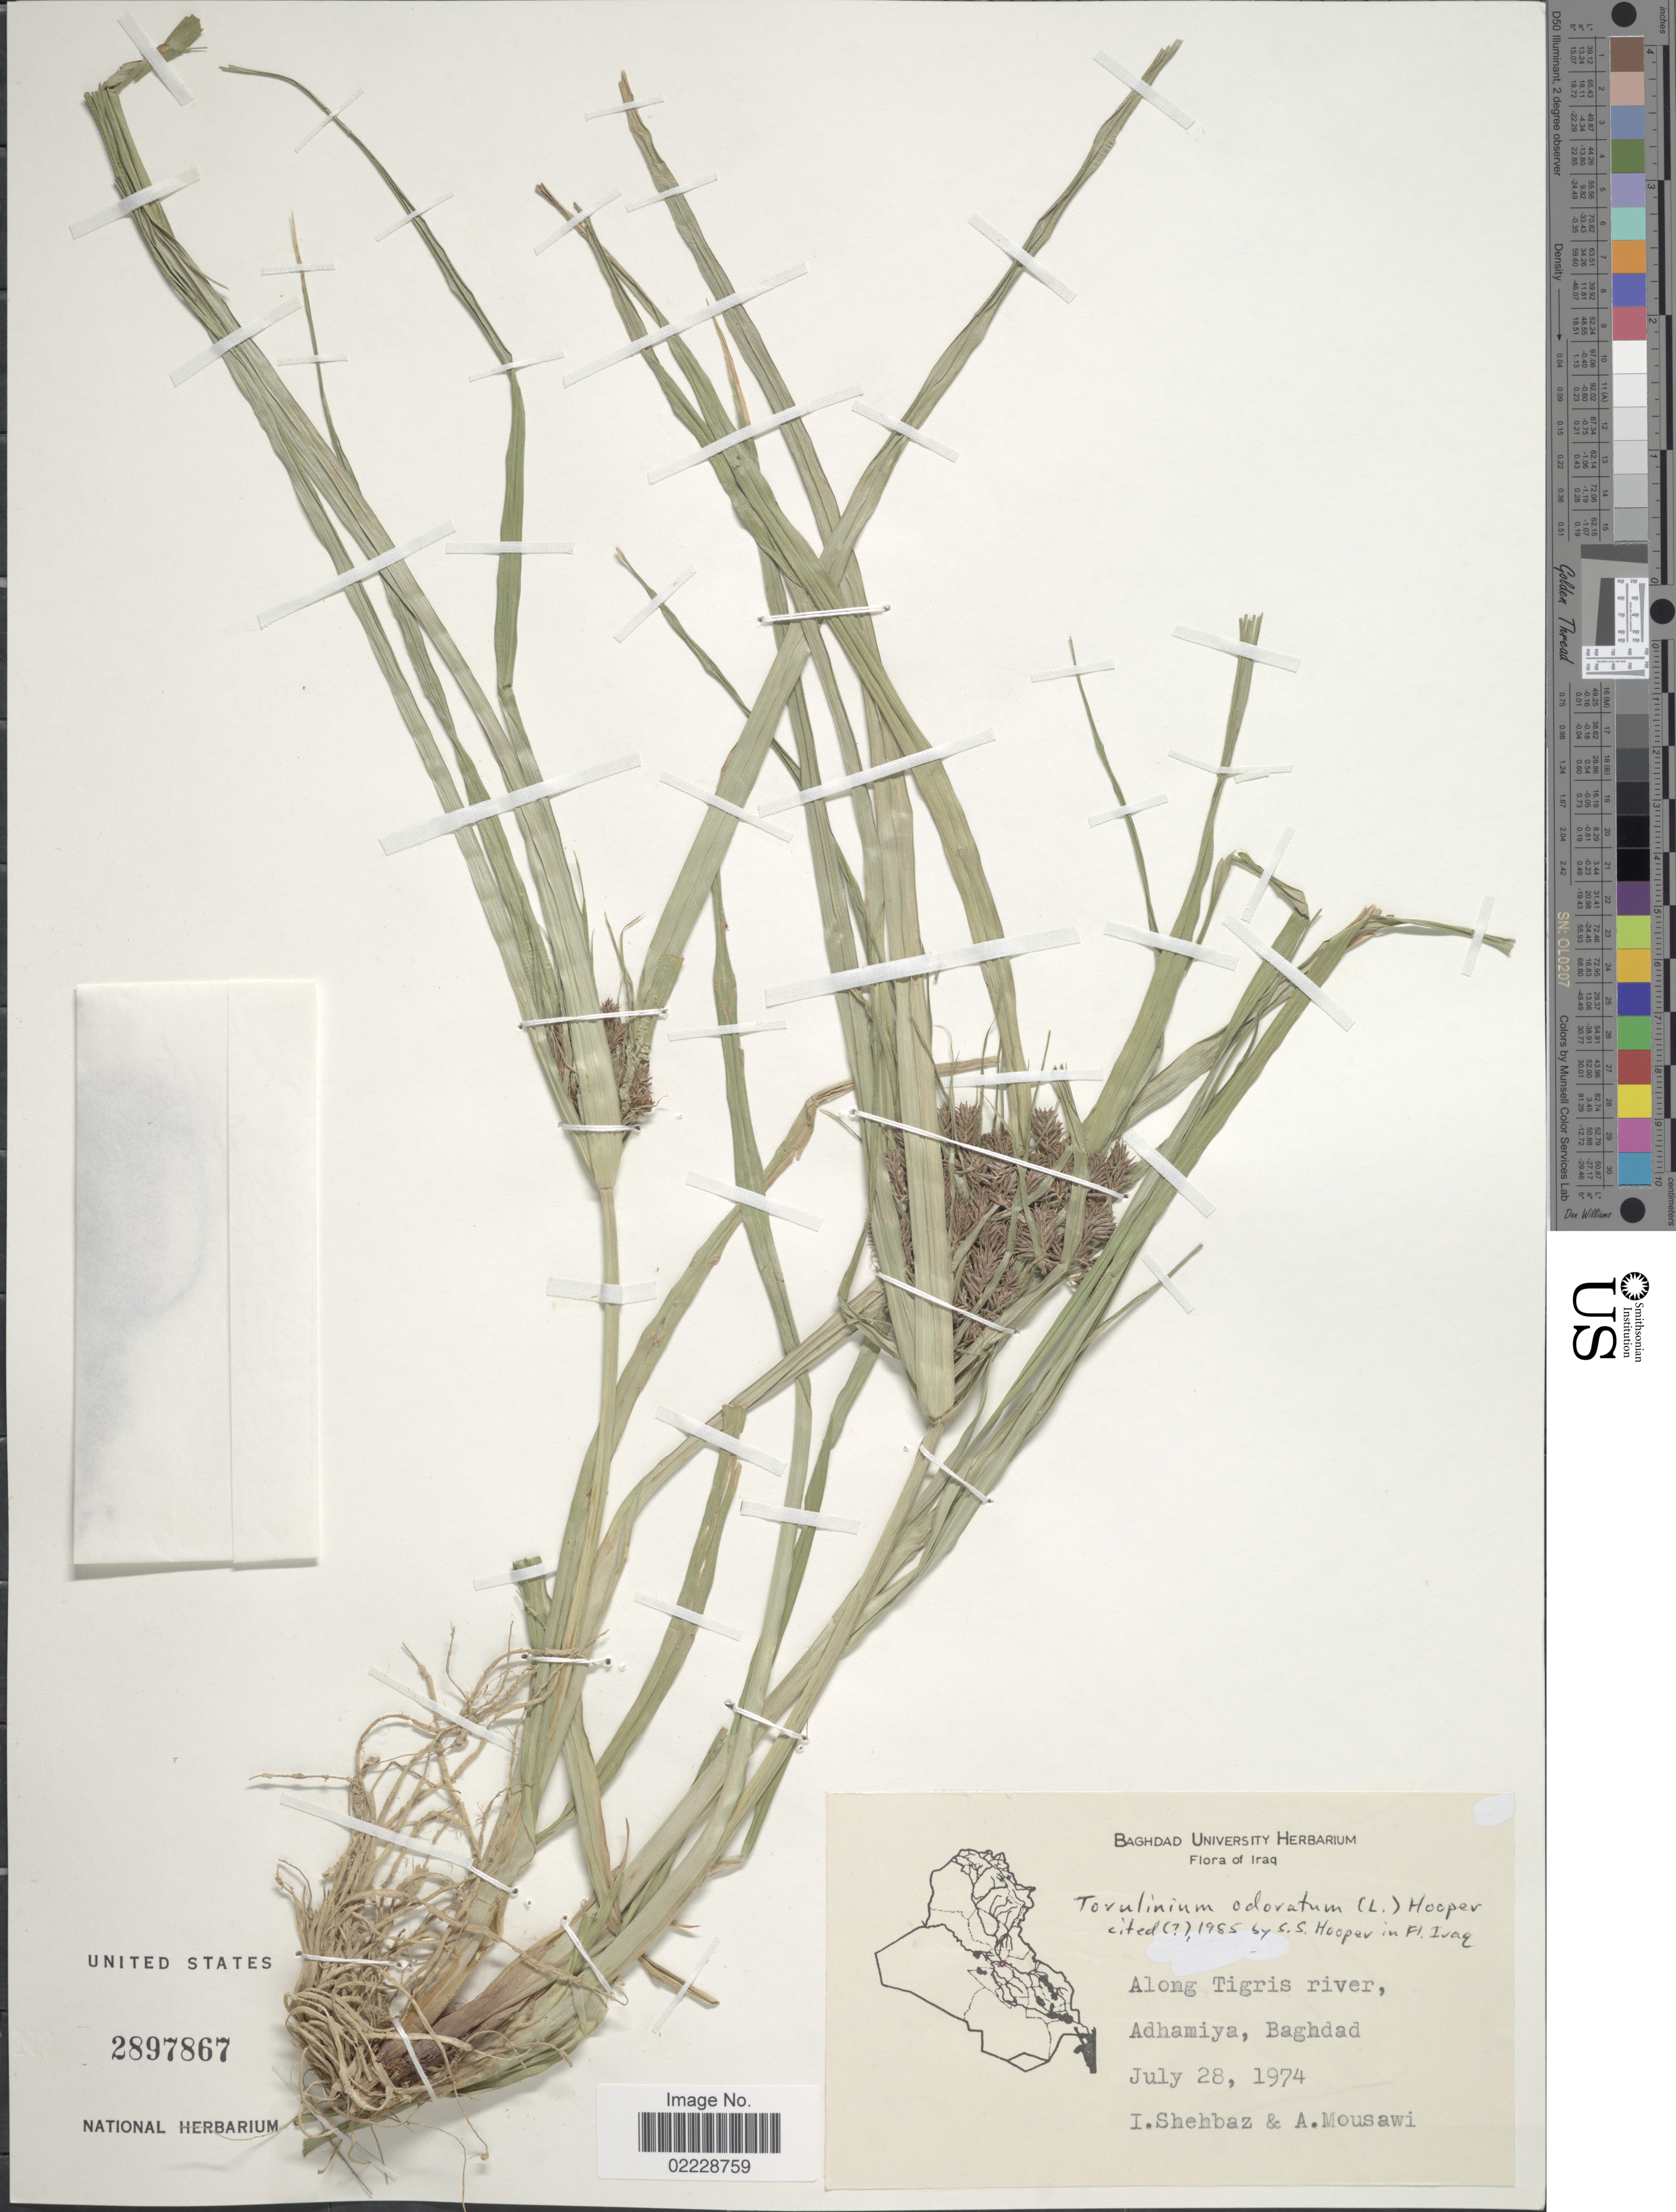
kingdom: Plantae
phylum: Tracheophyta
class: Liliopsida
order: Poales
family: Cyperaceae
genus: Cyperus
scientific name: Cyperus odoratus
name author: L.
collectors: Shehbaz, I. & A. Mousawi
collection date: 1974-07-28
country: Iraq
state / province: Baghdad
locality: Along Tigris river, Adhamiya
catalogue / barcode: US 2897867